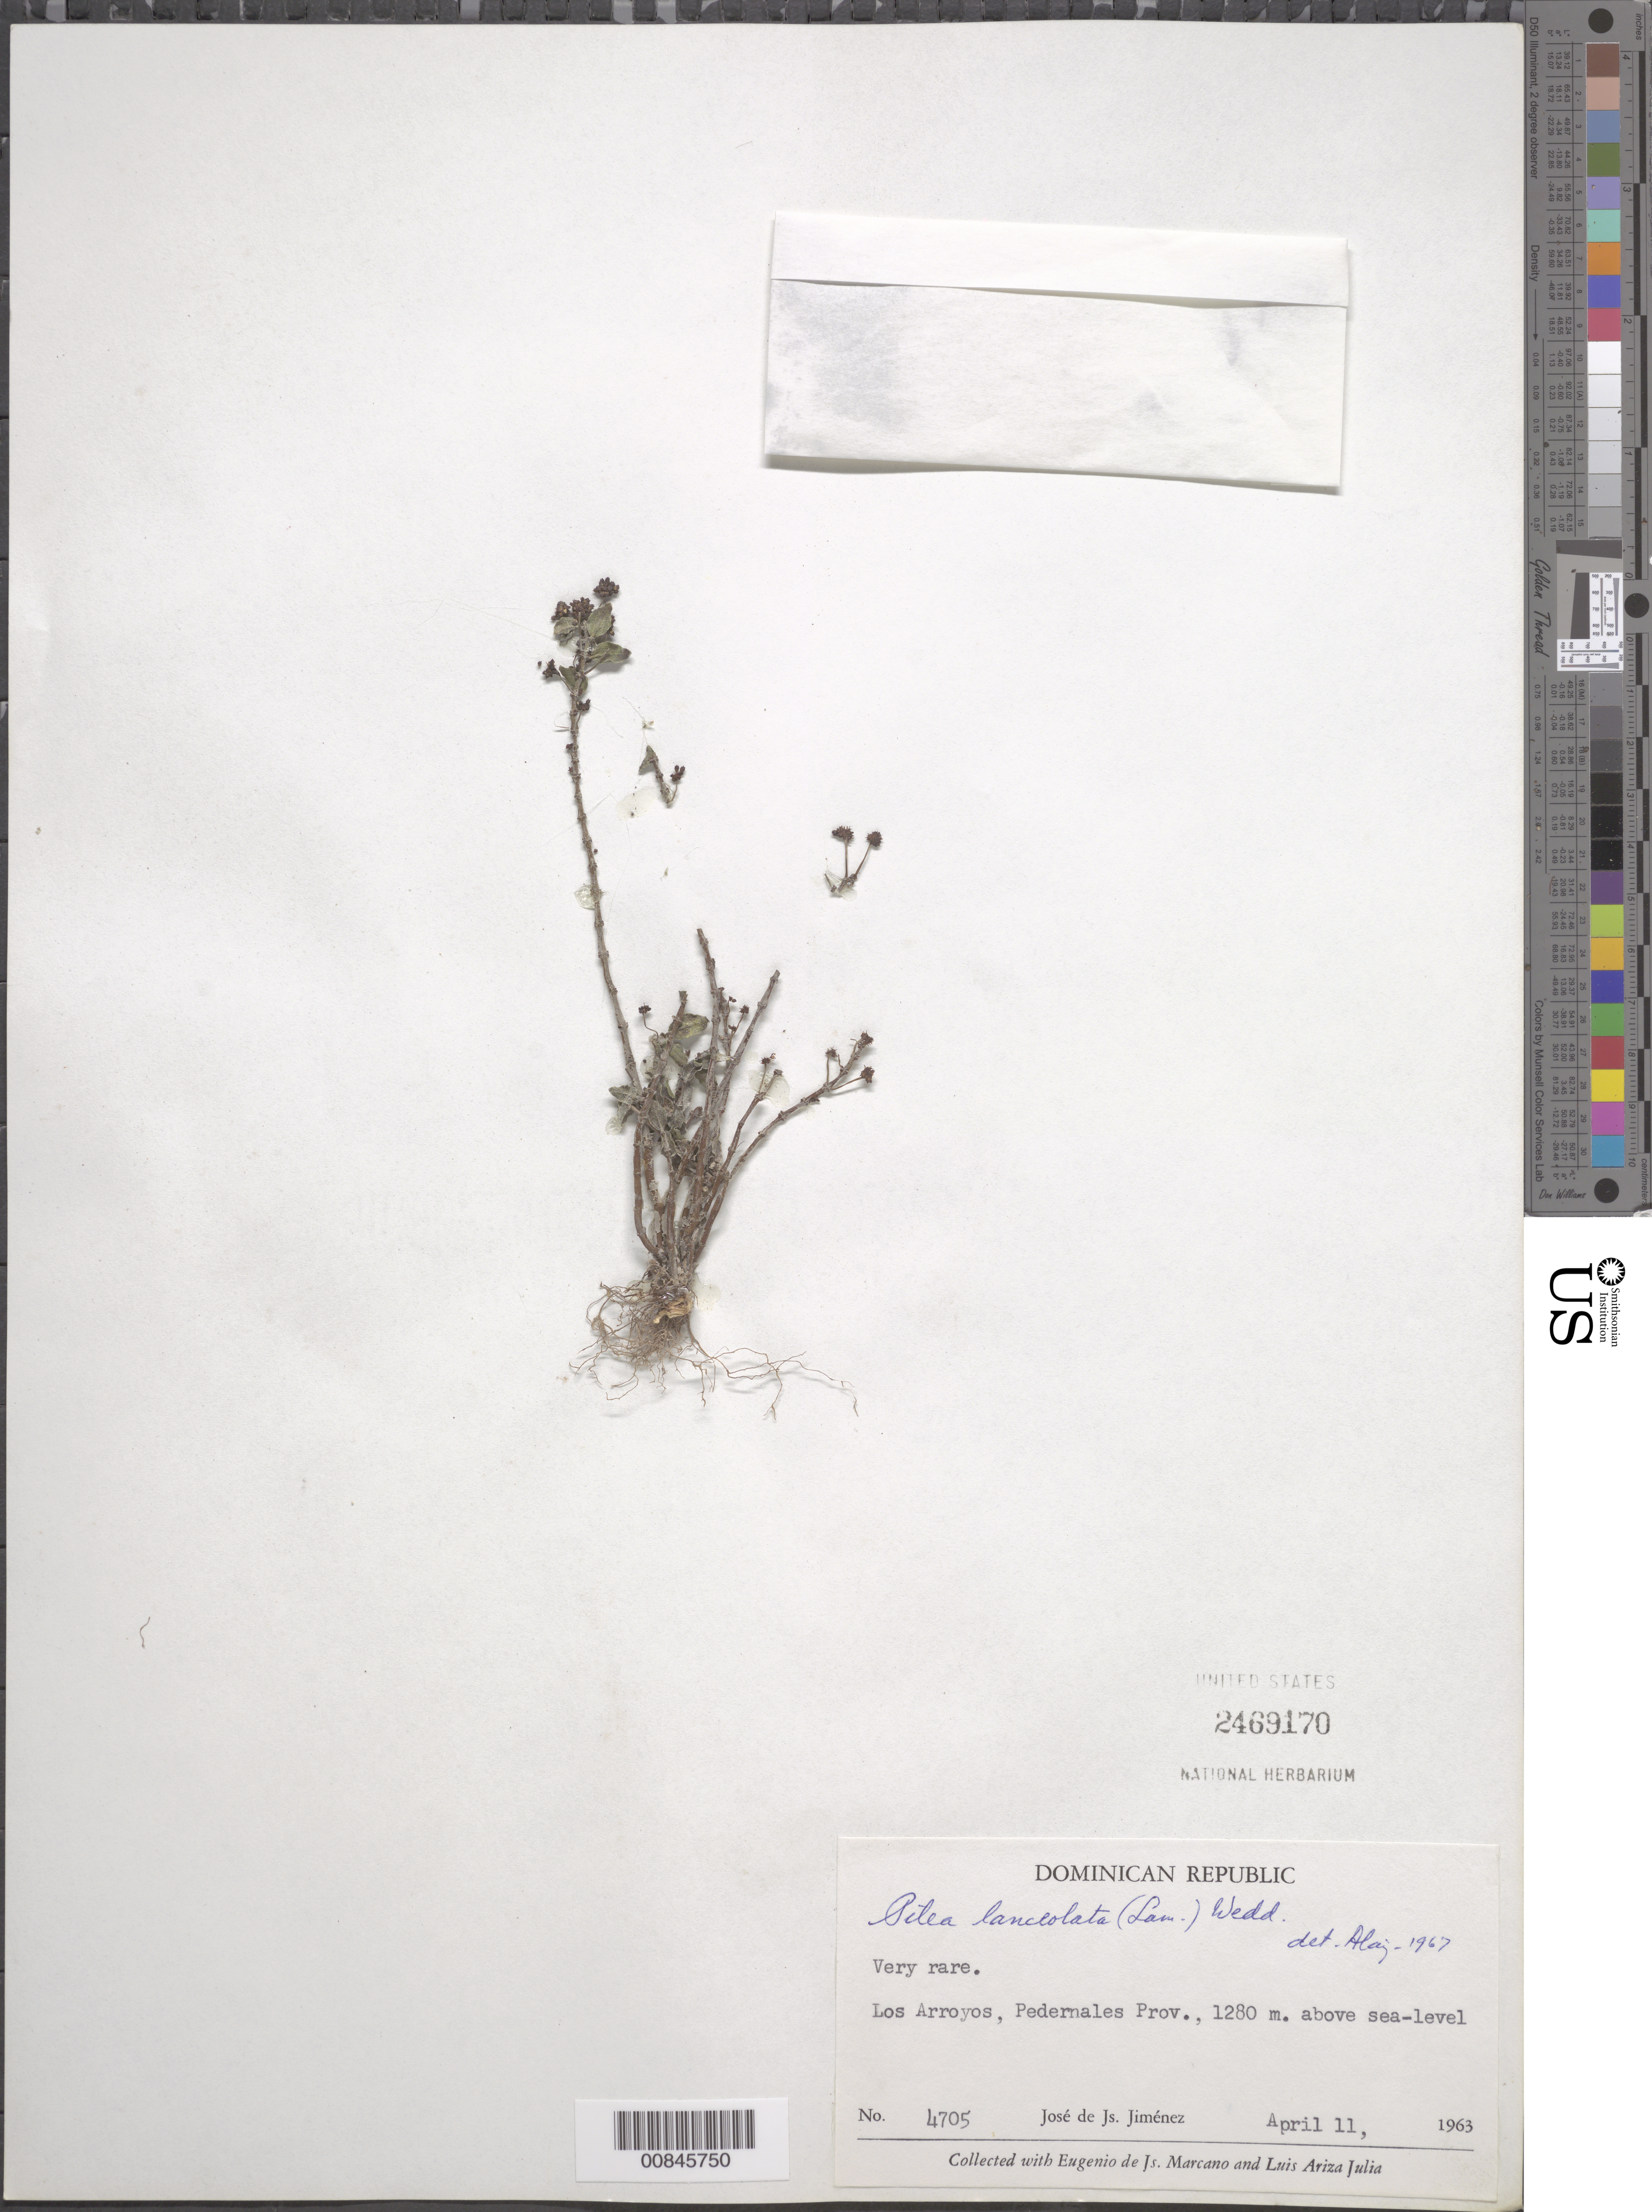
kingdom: Plantae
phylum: Tracheophyta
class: Magnoliopsida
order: Rosales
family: Urticaceae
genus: Pilea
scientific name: Pilea lanceolata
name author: (Savigny) Wedd.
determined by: Liogier, Alain H.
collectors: J. J. Jiménez & E. J. Marcano F.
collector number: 4705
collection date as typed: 11 Apr 1963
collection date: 1963-04-11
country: Dominican Republic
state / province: Pedernales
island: Hispaniola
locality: Los Arroyos.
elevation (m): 1280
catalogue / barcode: US 2469170